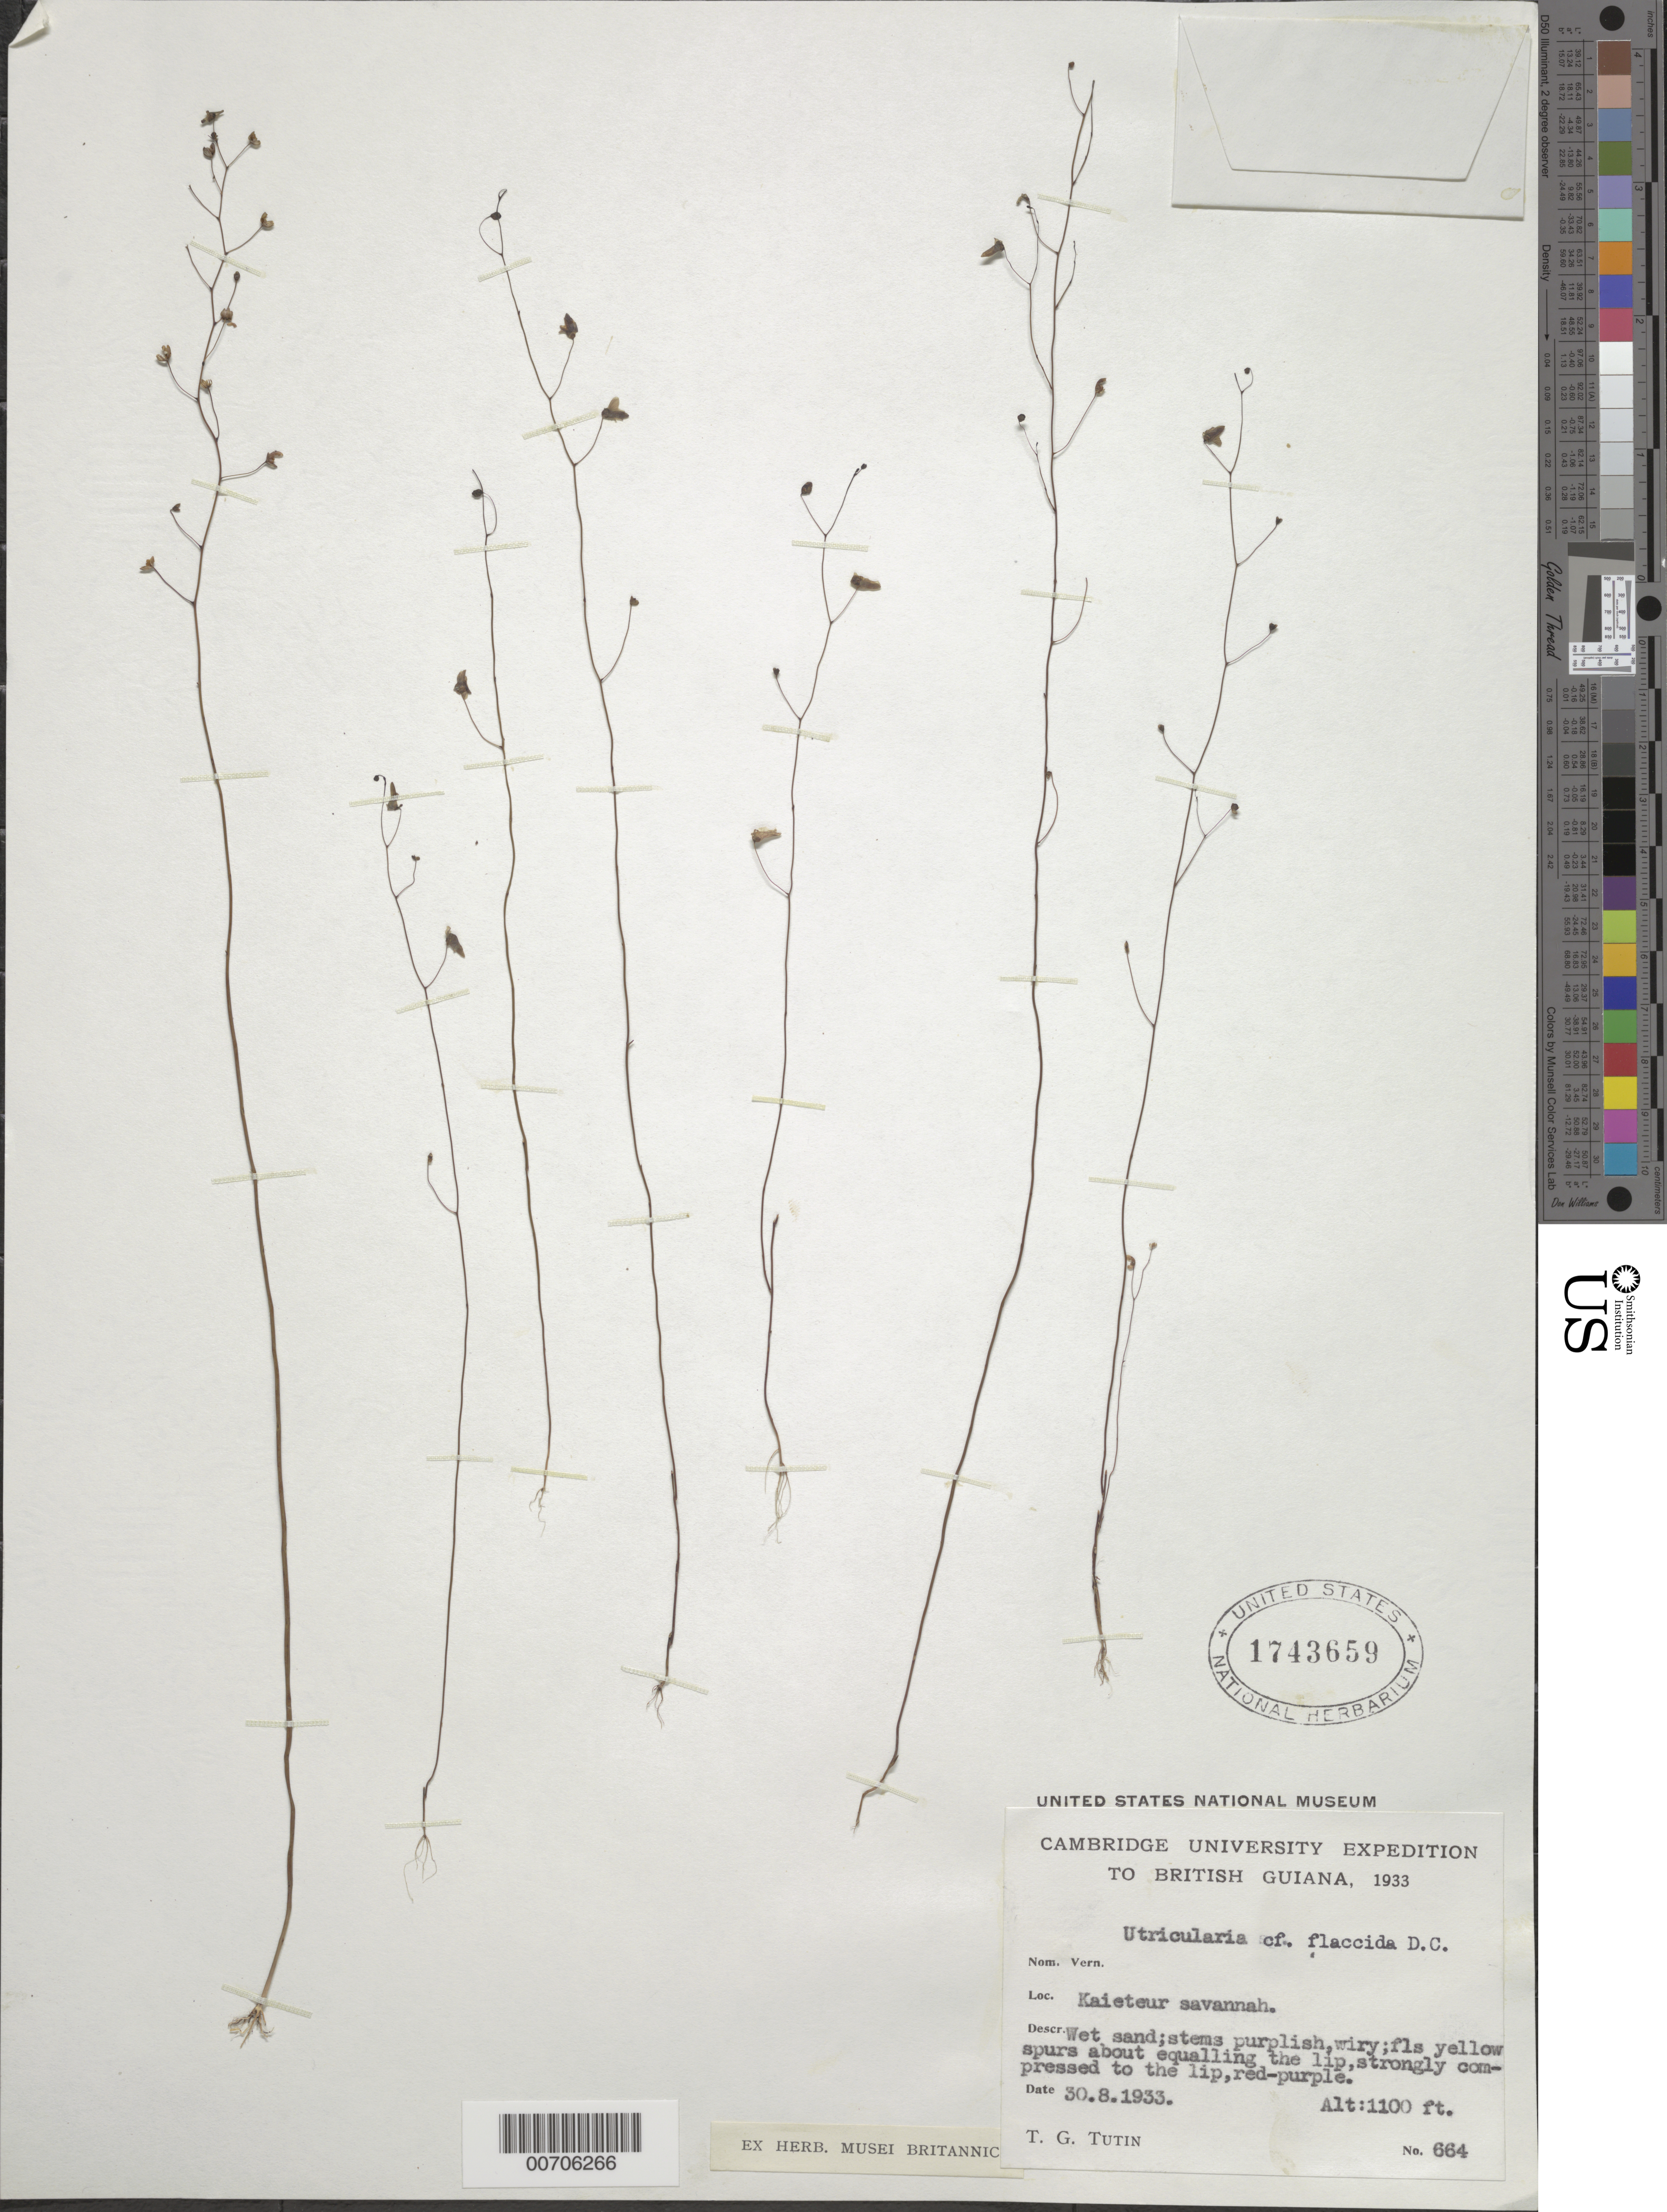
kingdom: Plantae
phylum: Tracheophyta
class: Magnoliopsida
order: Lamiales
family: Lentibulariaceae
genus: Utricularia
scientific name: Utricularia flaccida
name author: A. DC.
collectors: T. G. Tutin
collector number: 664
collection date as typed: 30-Aug-33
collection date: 1933-08-30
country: Guyana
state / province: Potaro-Siparuni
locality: Kaieteur Savanna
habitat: Wet sand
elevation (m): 335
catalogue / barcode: US 1743659